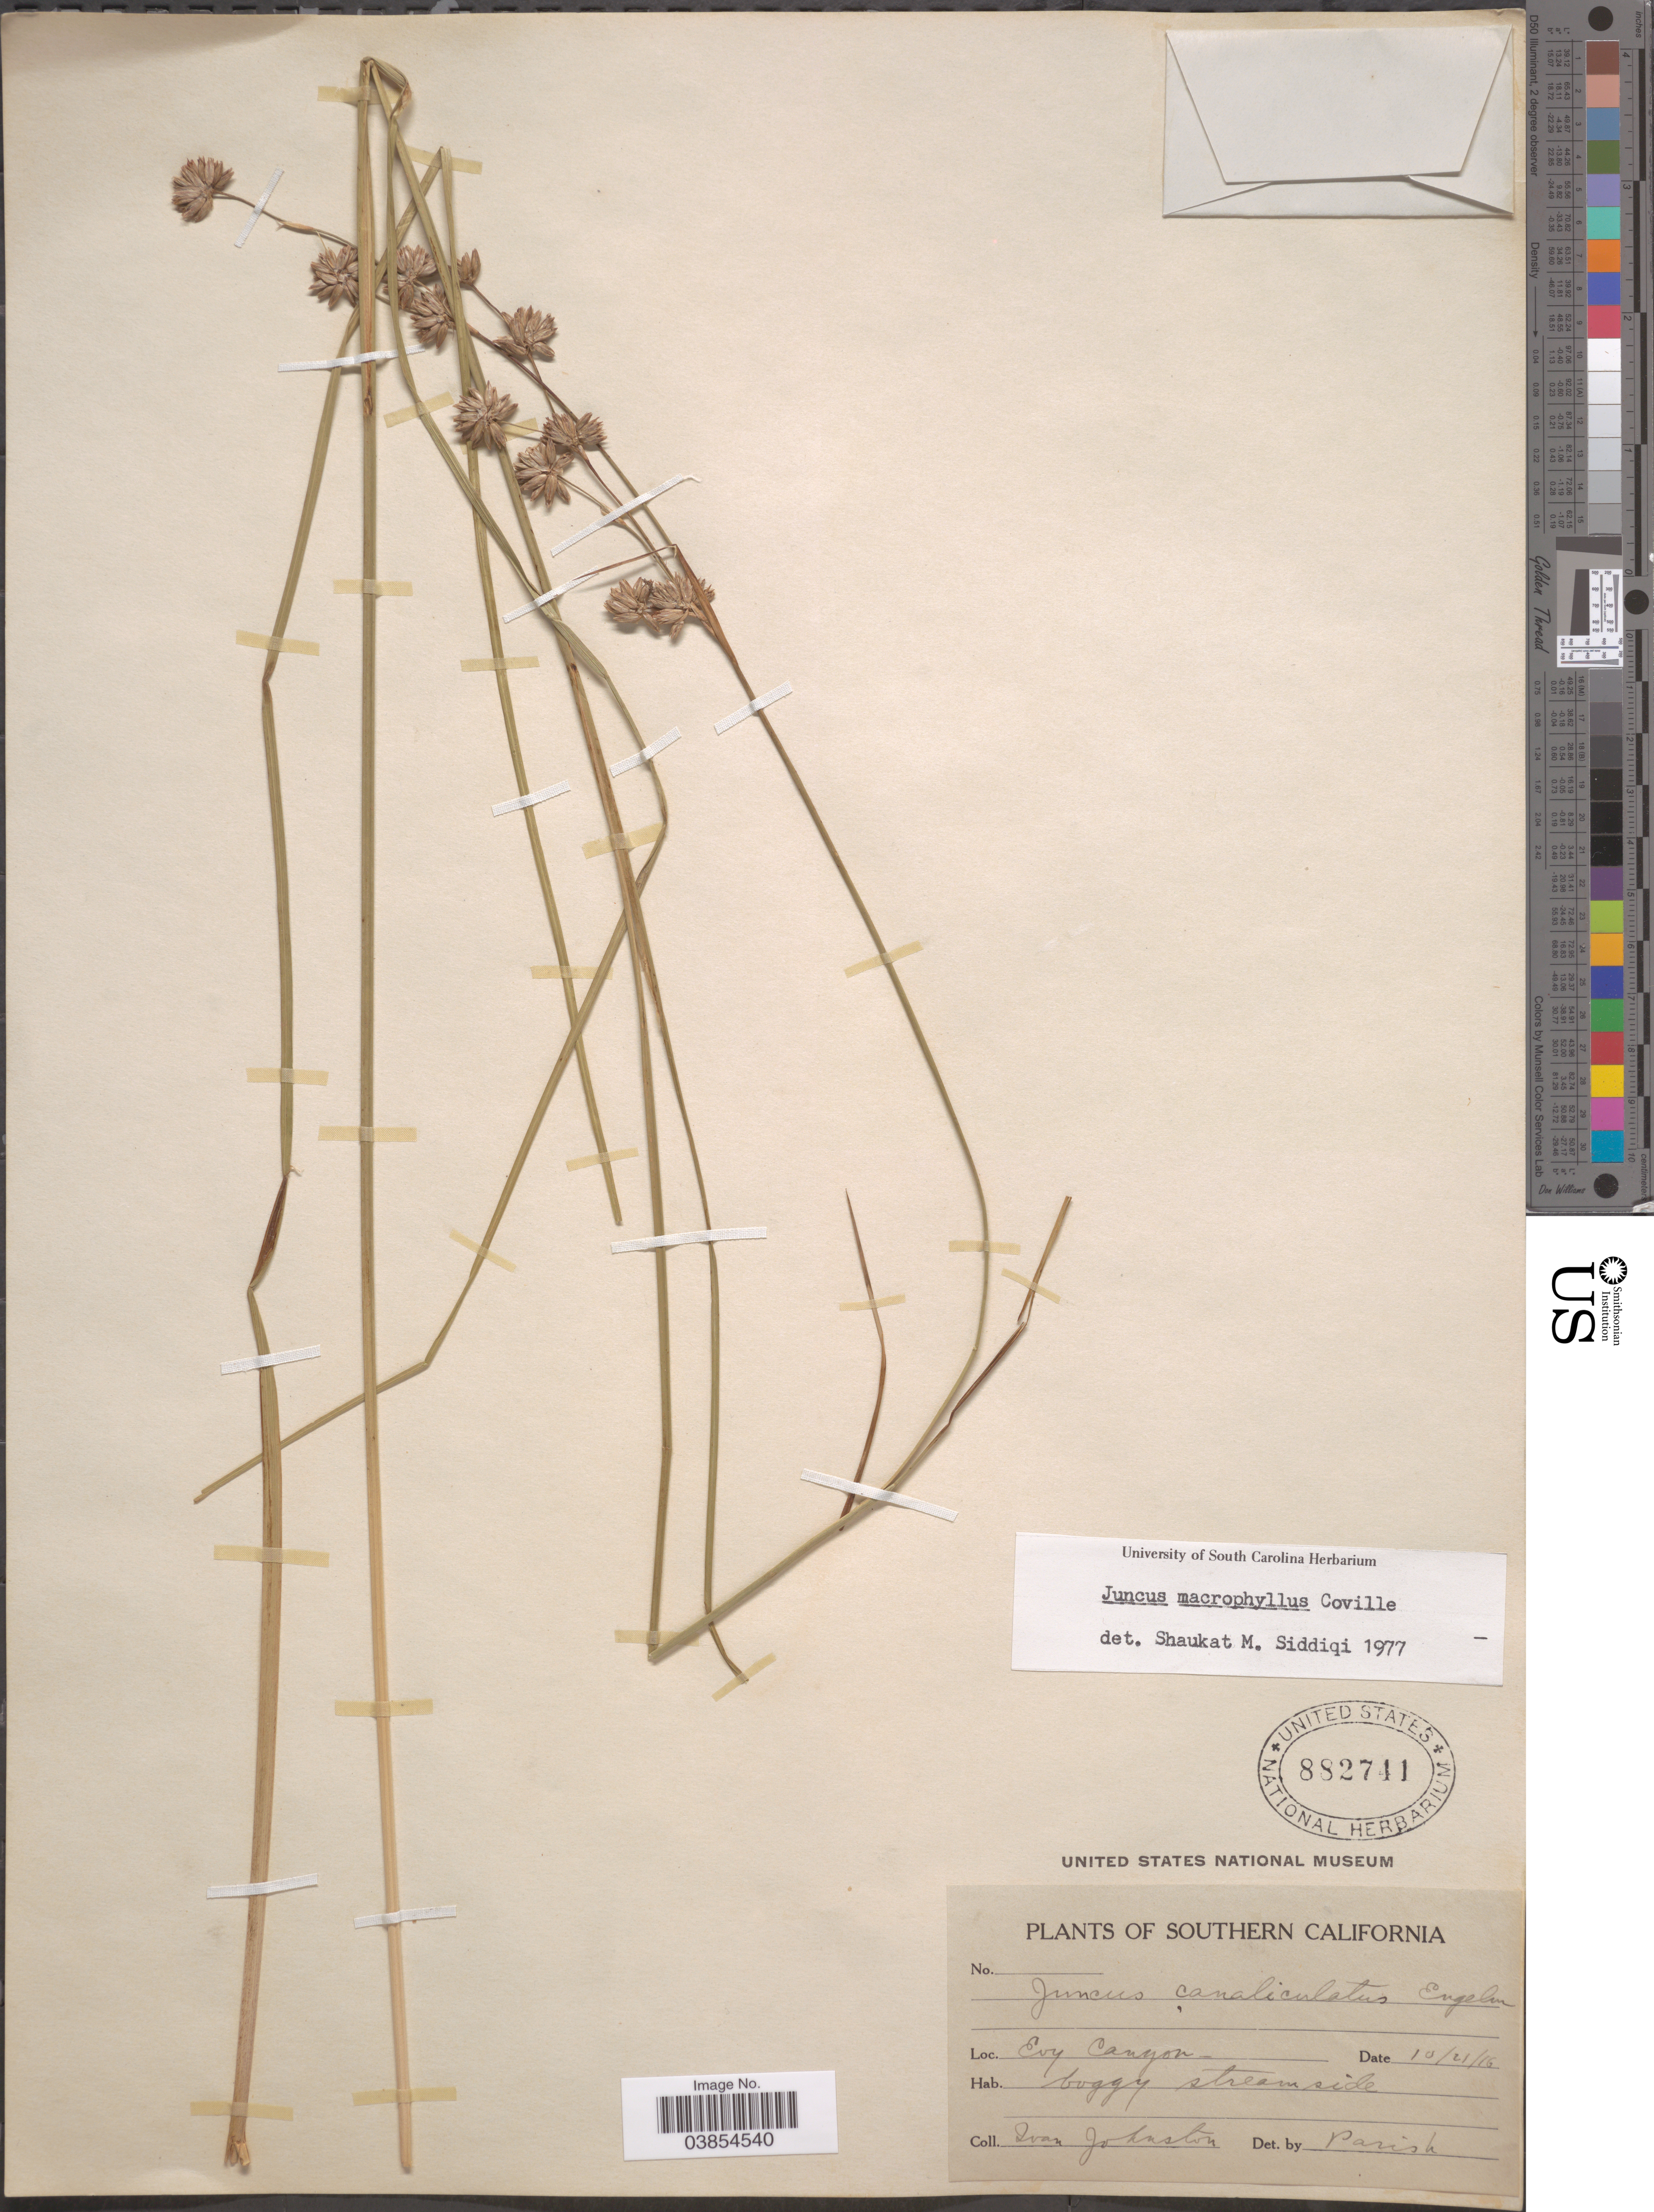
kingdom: Plantae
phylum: Tracheophyta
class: Liliopsida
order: Poales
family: Juncaceae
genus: Juncus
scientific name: Juncus macrophyllus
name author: Coville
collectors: I.M. Johnston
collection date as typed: Transcribed d/m/y: 21/10/16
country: United States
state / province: California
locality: Southern California. Evy Canyon.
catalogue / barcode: US 882741